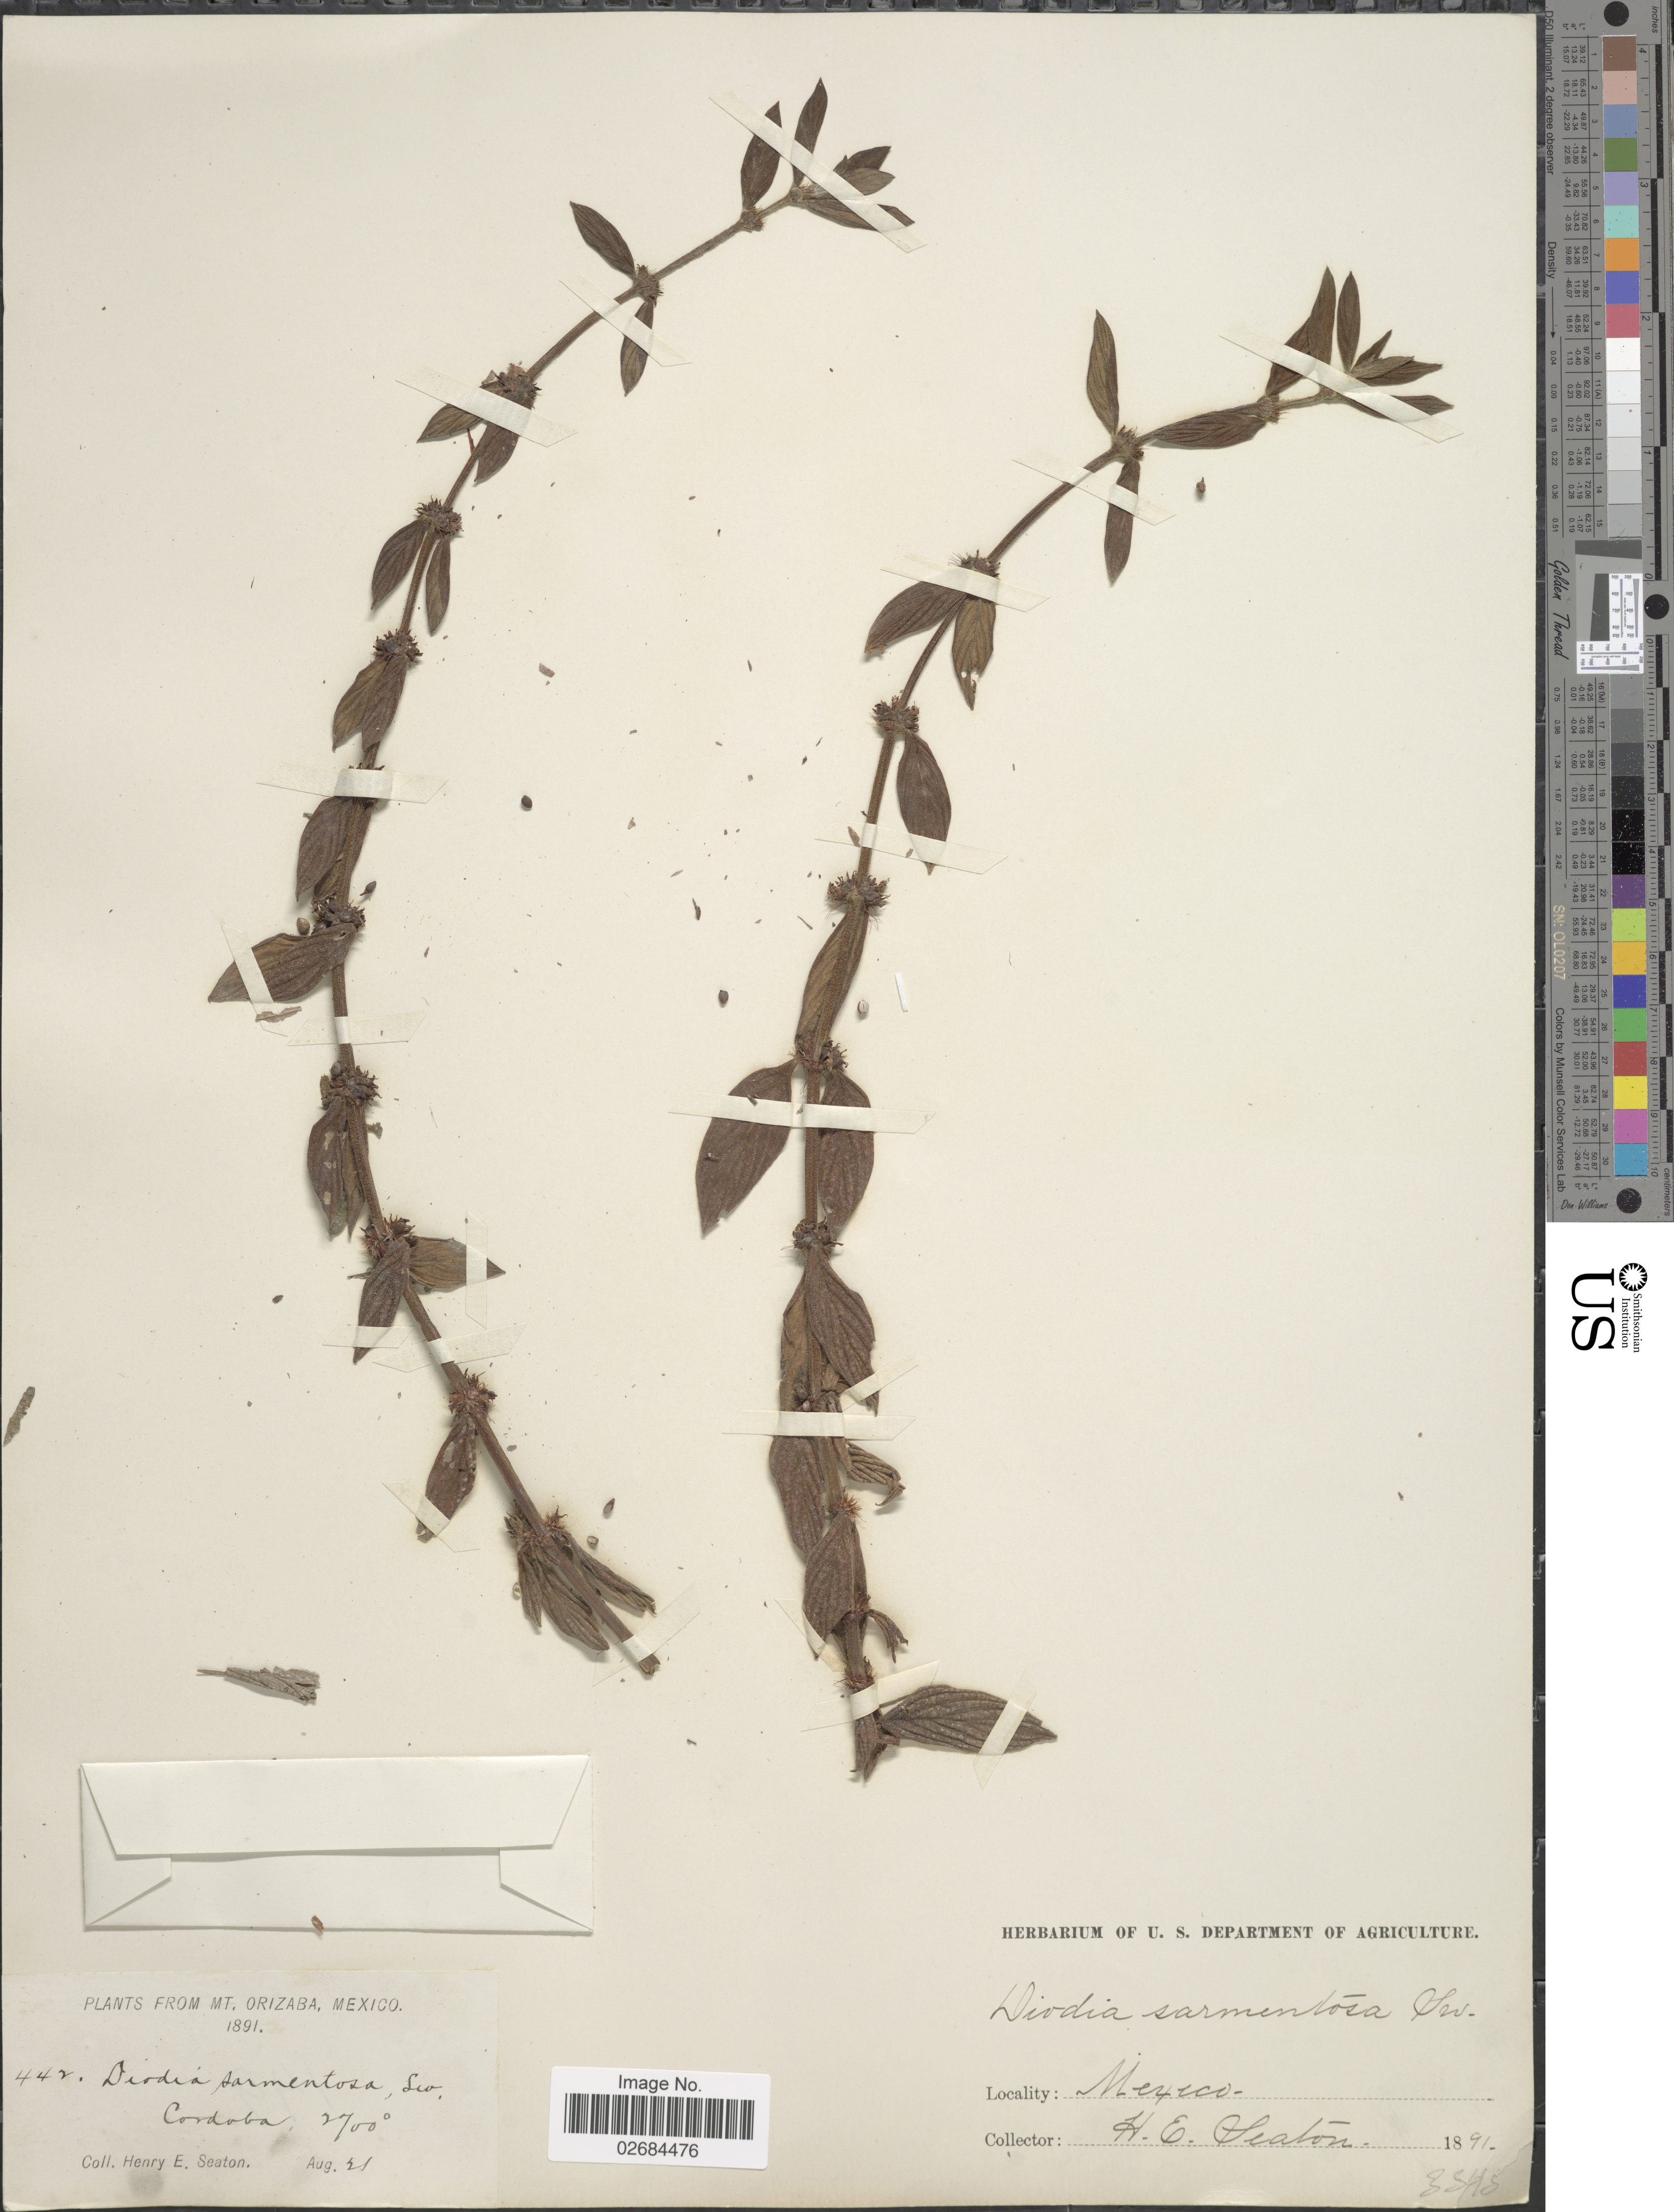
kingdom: Plantae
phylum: Tracheophyta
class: Magnoliopsida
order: Gentianales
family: Rubiaceae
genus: Diodia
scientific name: Diodia sarmentosa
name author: Sw.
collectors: H. E. Seaton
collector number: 447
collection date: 1891-08-21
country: Mexico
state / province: Veracruz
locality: Mt. Orizaba. Cordoba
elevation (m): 823